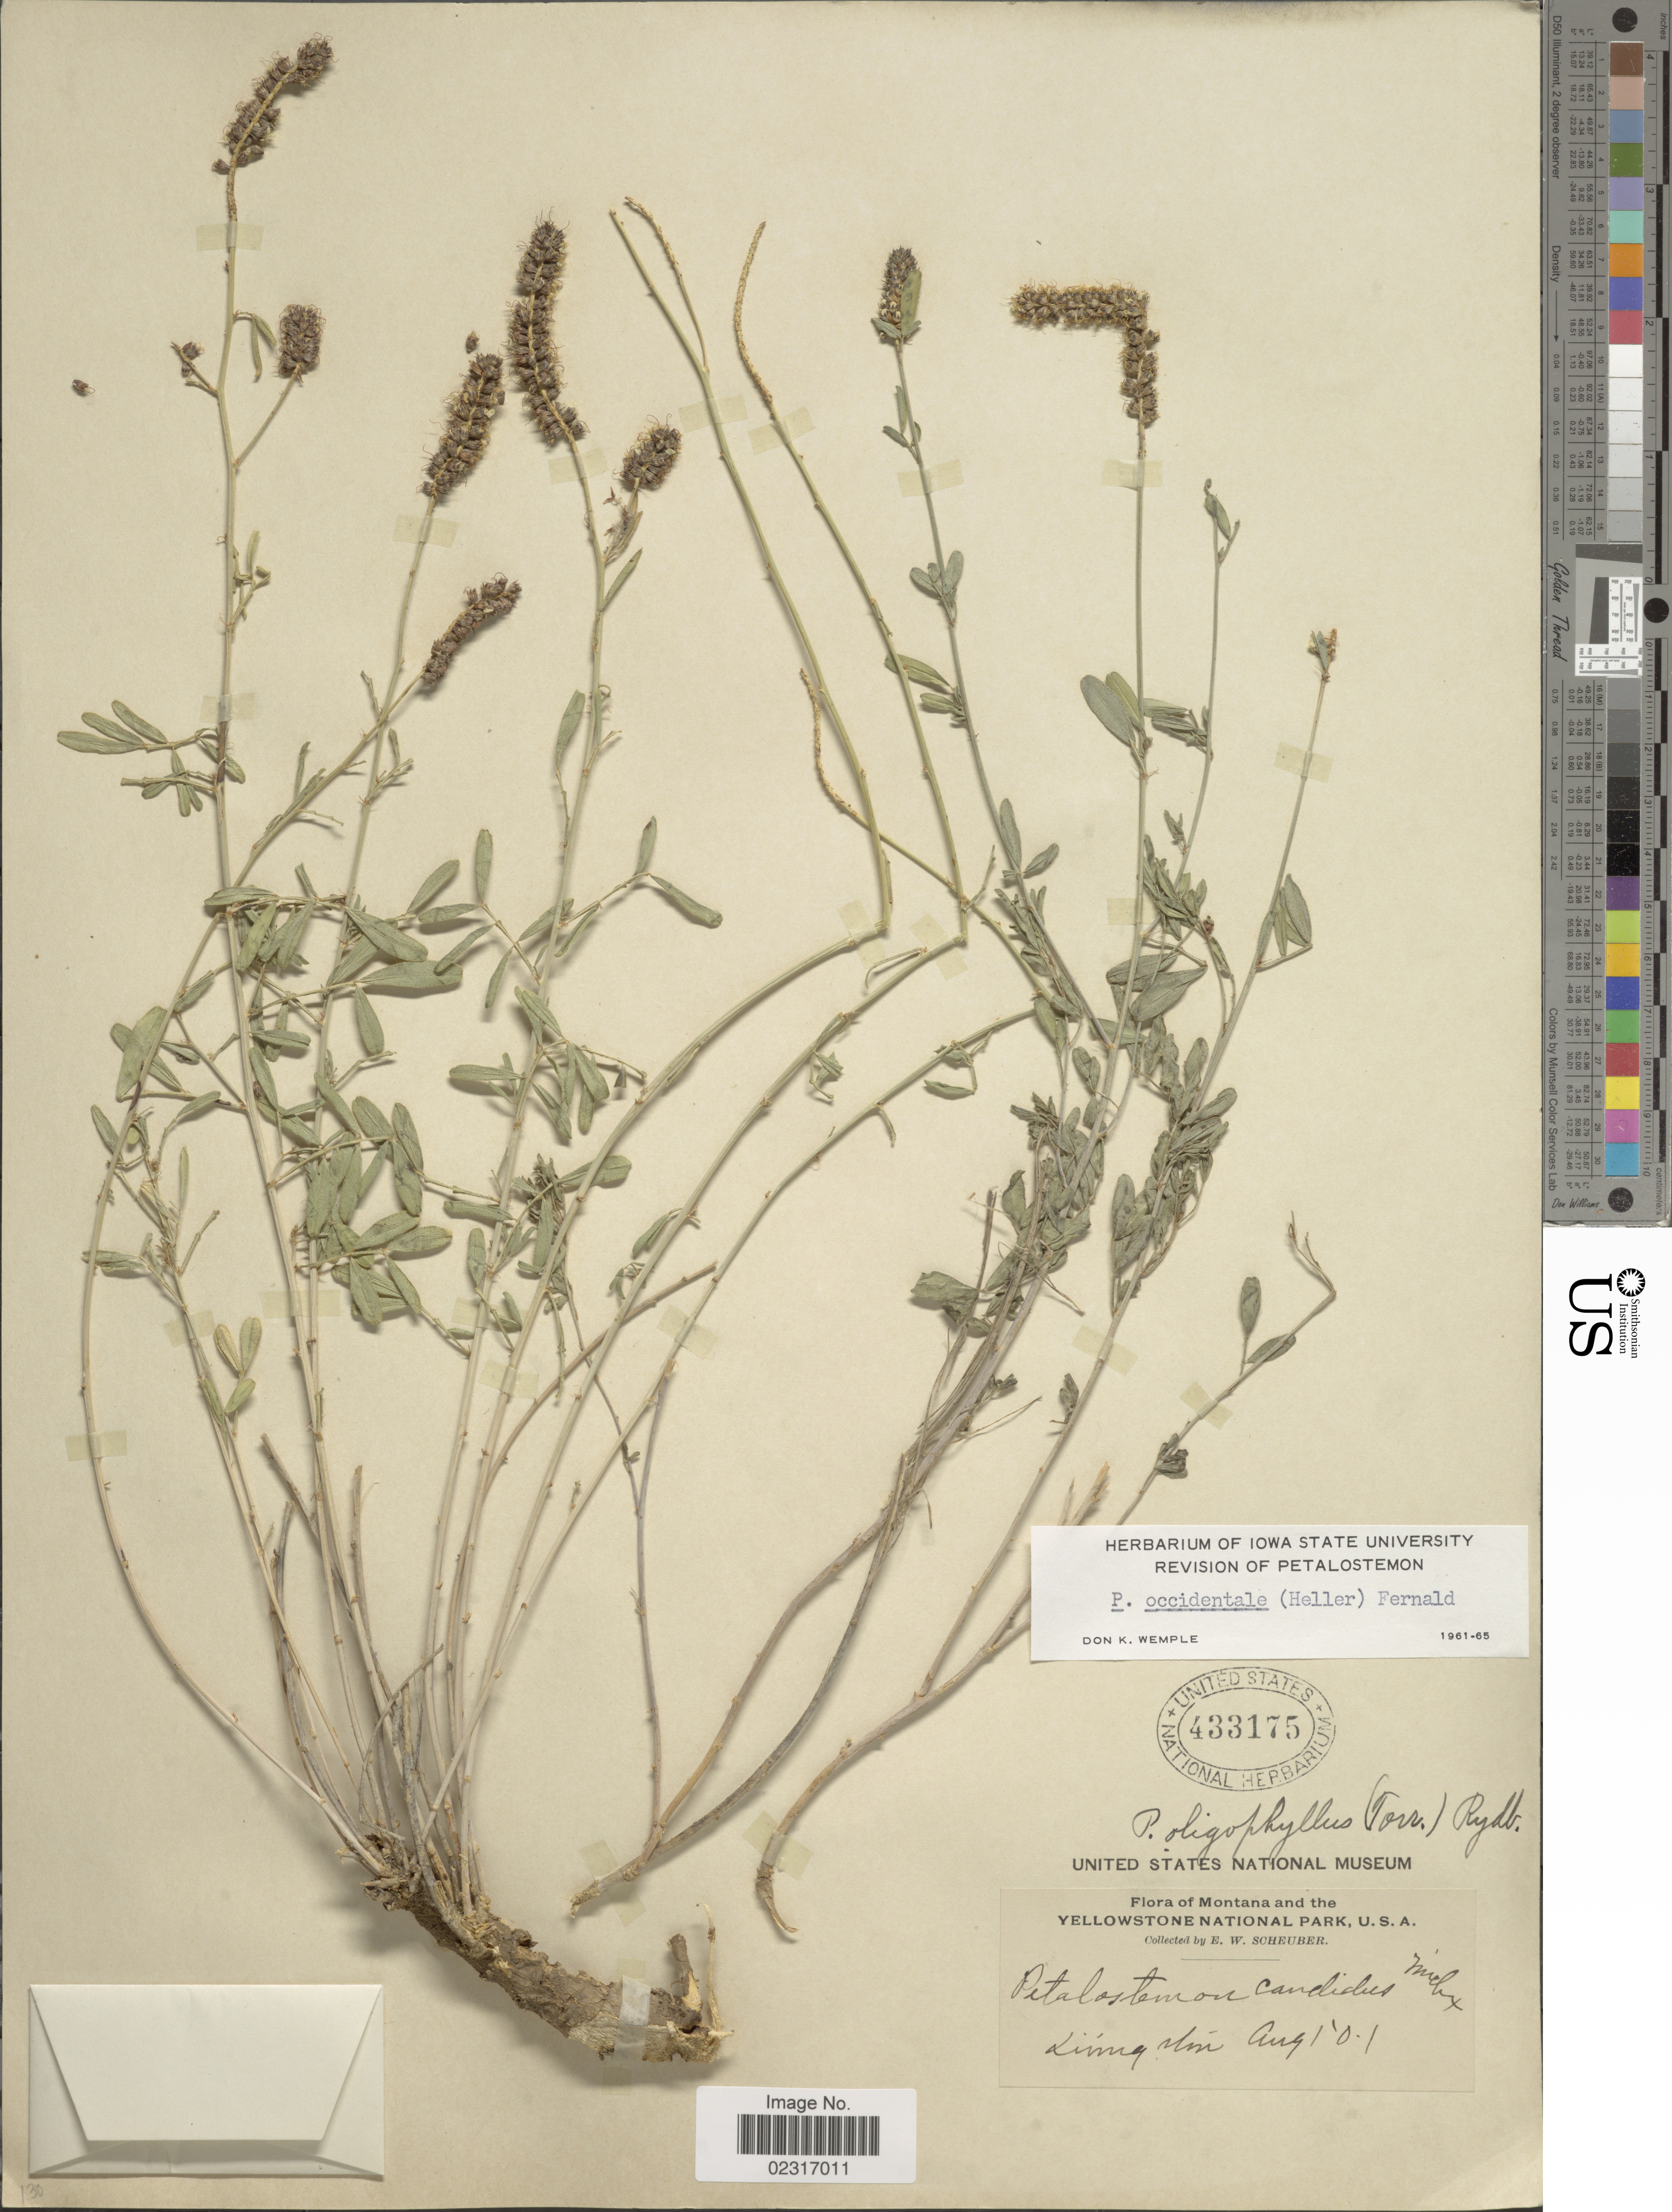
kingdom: Plantae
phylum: Tracheophyta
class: Magnoliopsida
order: Fabales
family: Fabaceae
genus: Dalea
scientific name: Dalea candida var. oligophylla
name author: (Torr) Shinners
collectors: E. Scheuber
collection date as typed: Transcribed d/m/y: 1/8/1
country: United States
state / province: Montana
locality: Montana and the Yellowstone National Park, U.S.A. Livingston.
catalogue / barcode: US 433175